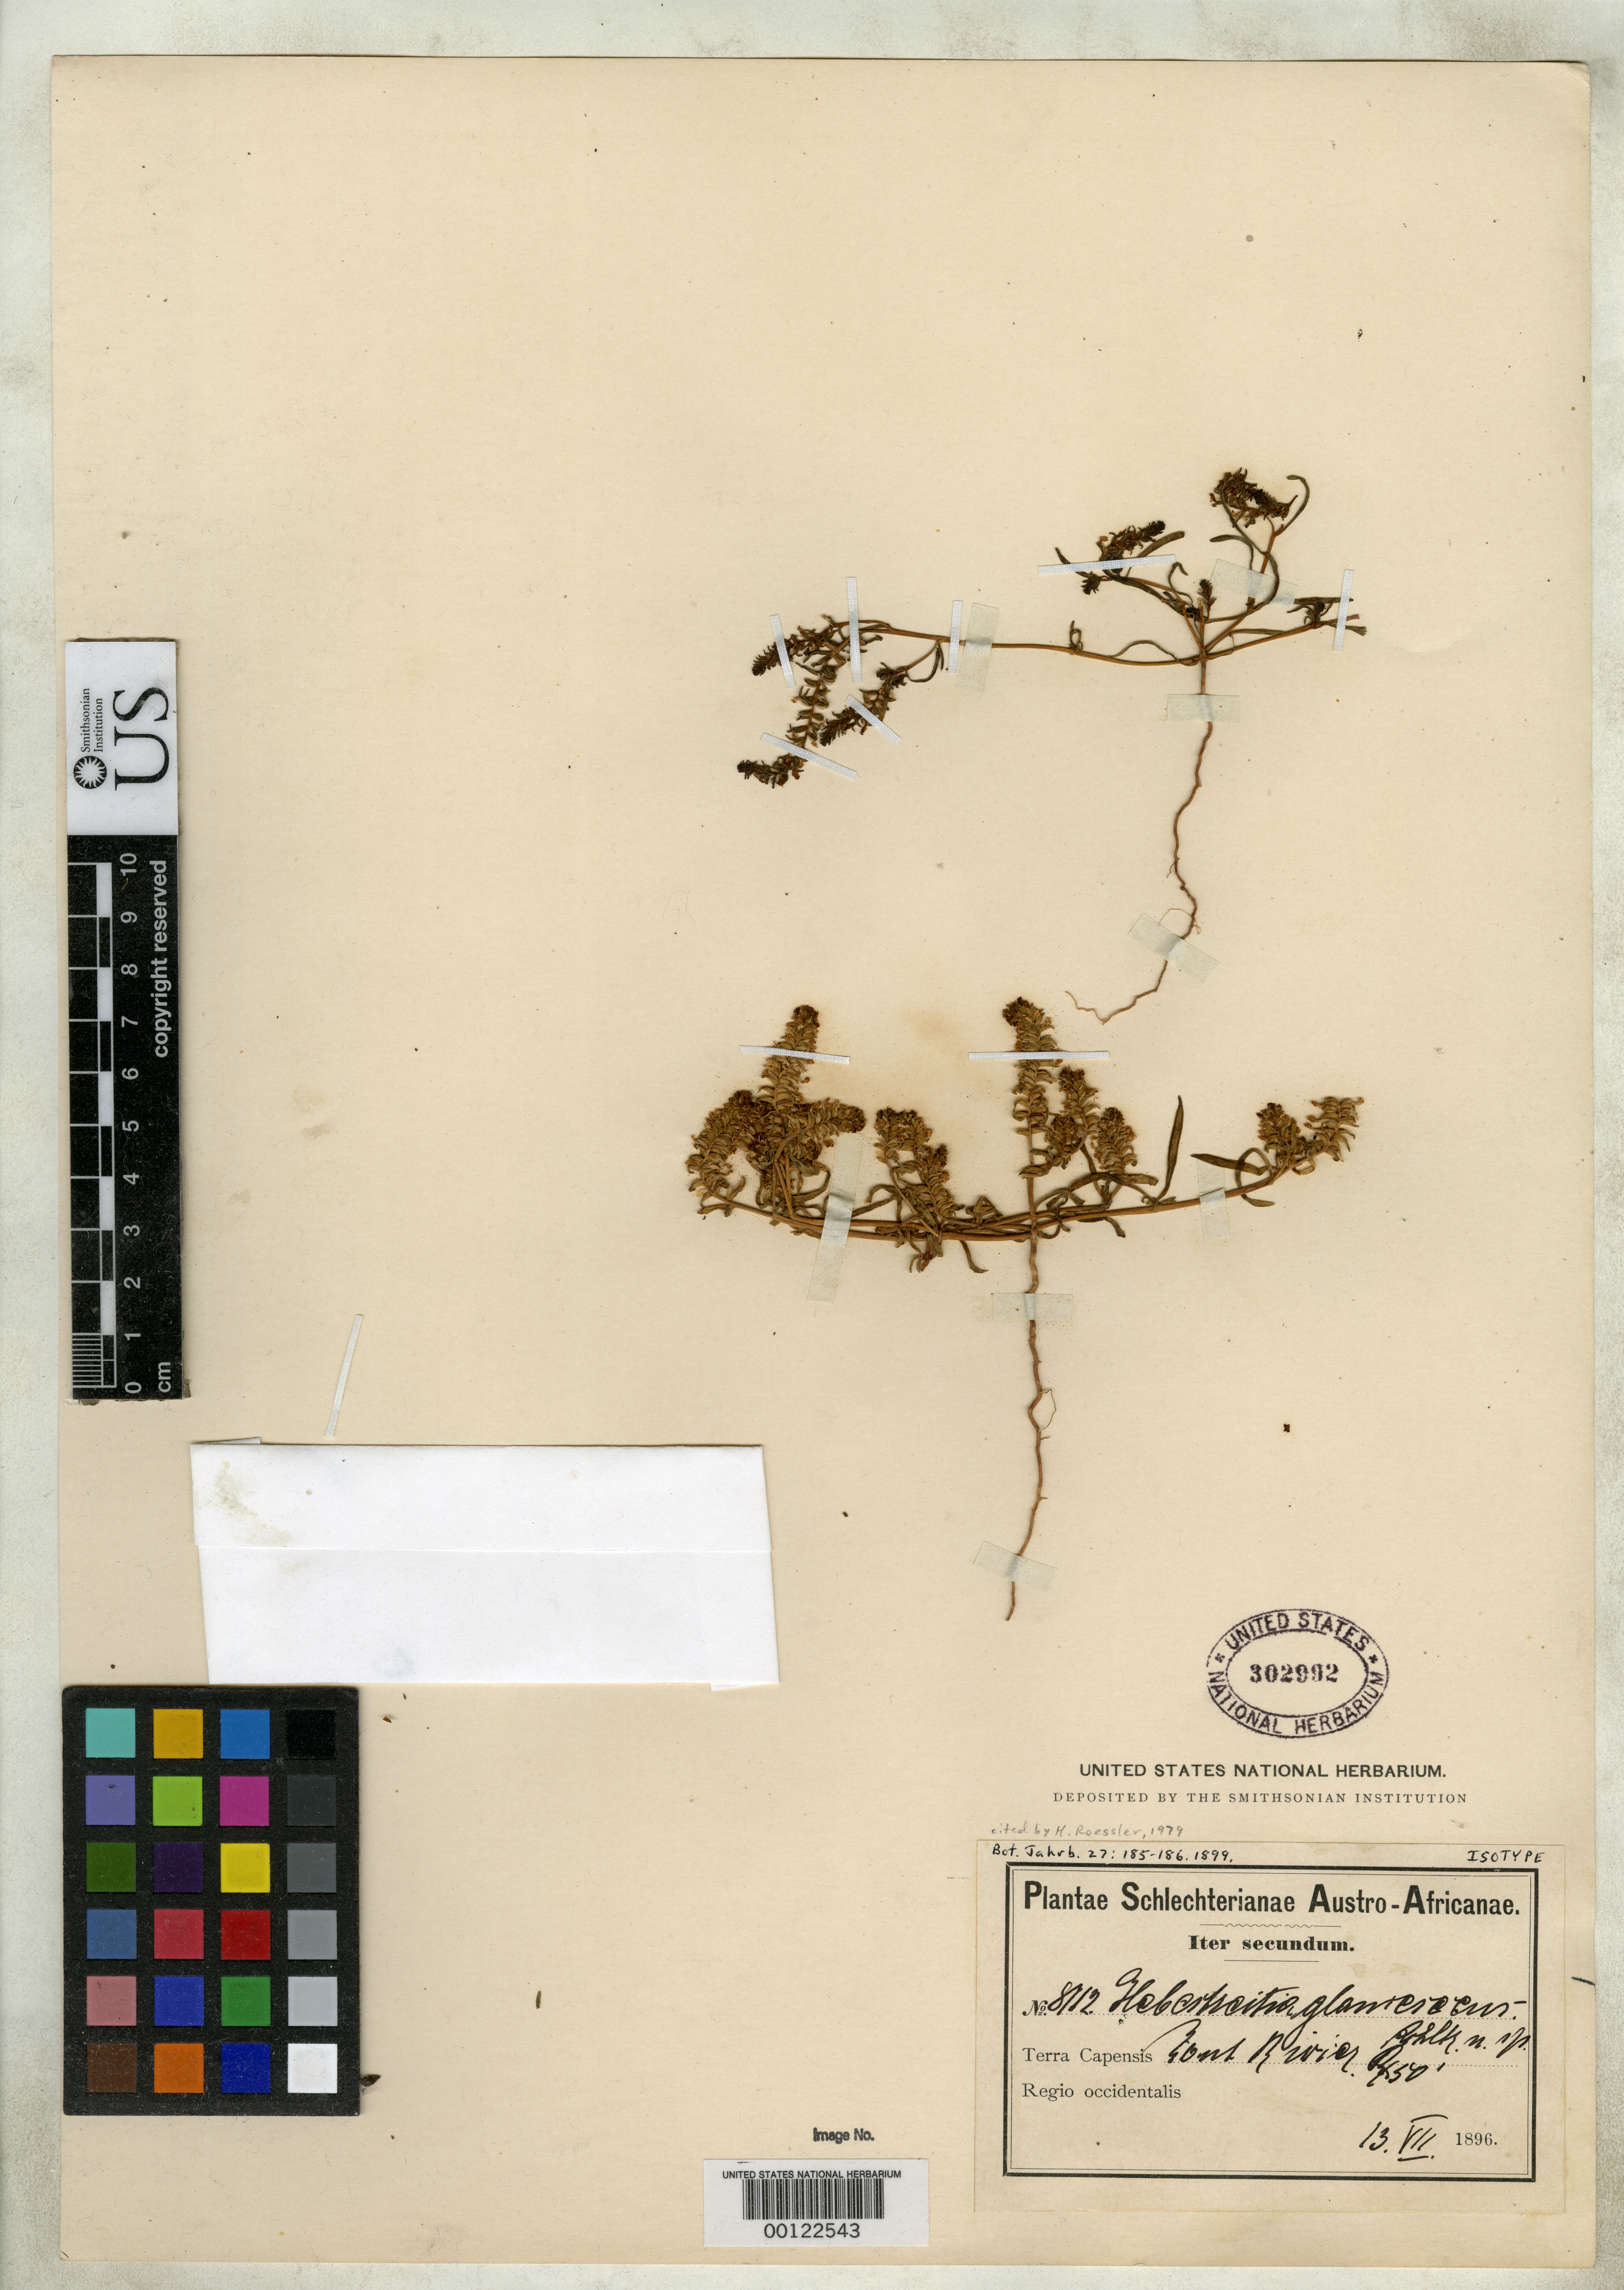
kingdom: Plantae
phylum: Tracheophyta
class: Magnoliopsida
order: Lamiales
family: Scrophulariaceae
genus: Hebenstretia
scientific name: Hebenstretia glaucescens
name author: Schltr.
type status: Isotype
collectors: M. Schlechter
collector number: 8112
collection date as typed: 13 Jul 1896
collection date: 1896-07-13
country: South Africa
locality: Zout River.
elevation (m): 137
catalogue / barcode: US 302992